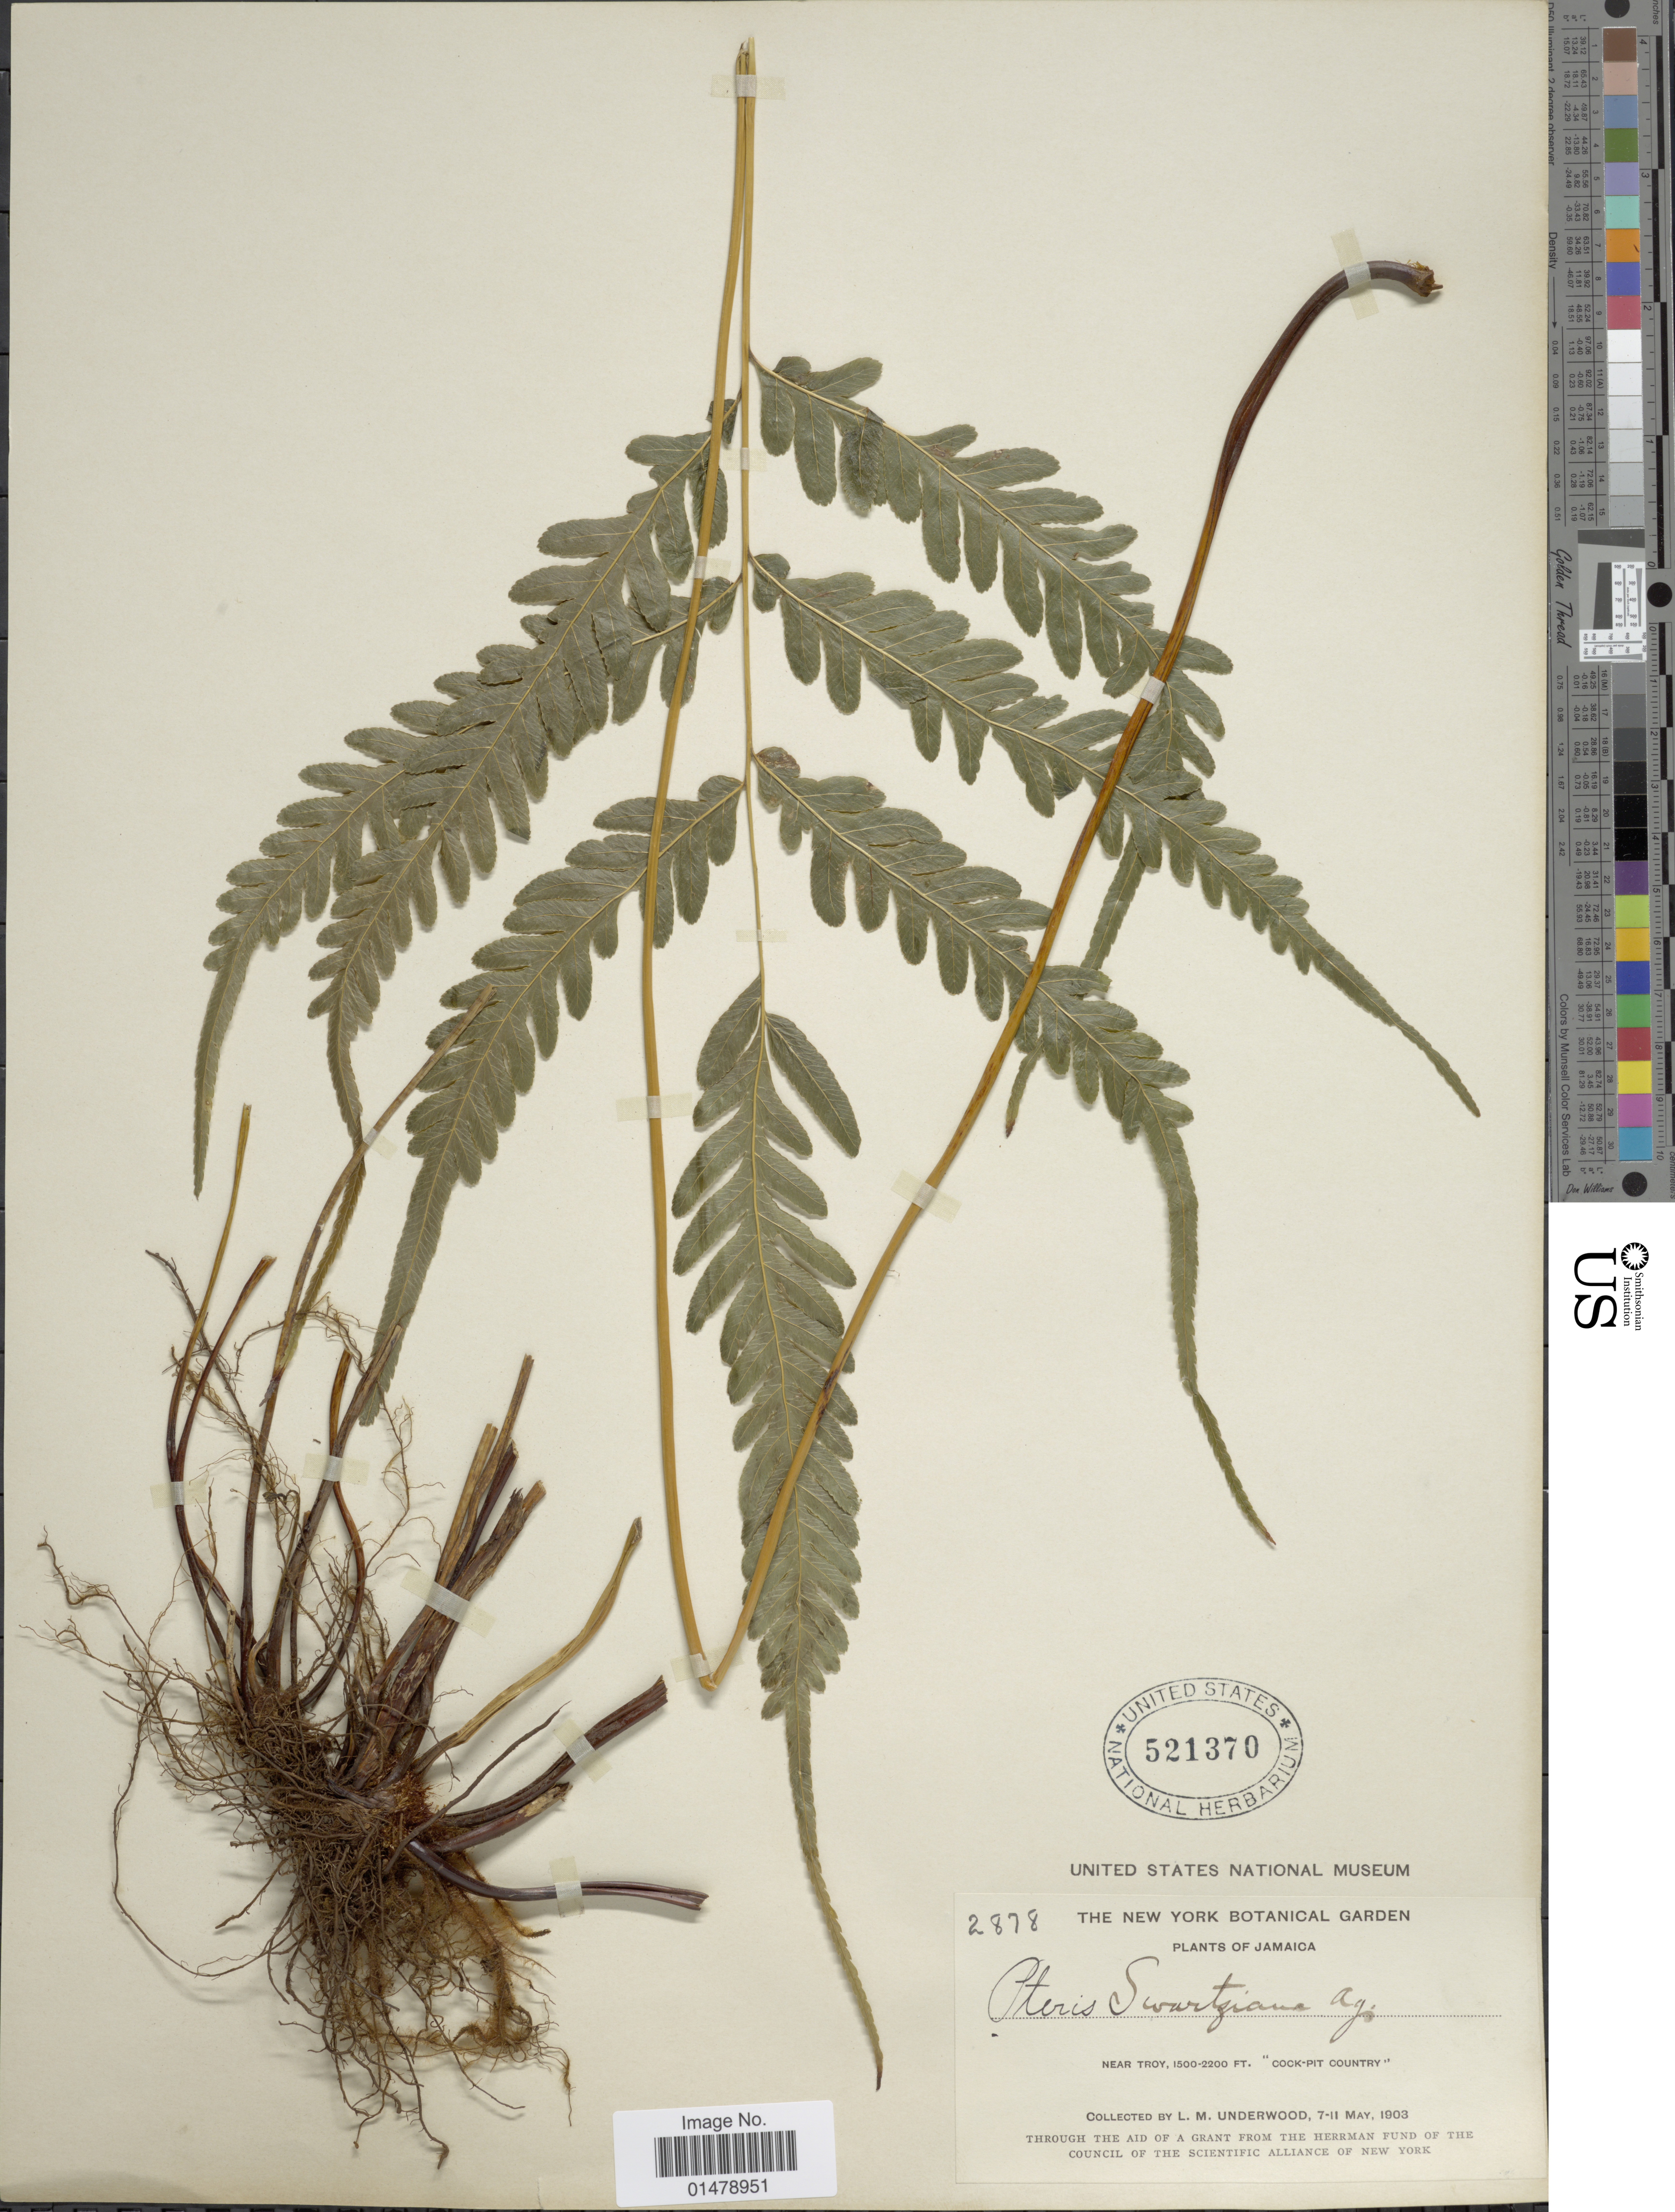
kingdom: Plantae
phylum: Tracheophyta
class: Polypodiopsida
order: Polypodiales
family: Pteridaceae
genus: Pteris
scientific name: Pteris swartziana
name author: J. Agardh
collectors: L. M. Underwood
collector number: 2878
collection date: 1903-05-07/1903-05-11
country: Jamaica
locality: Near Troy. 'Cock-Pit Country''.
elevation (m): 457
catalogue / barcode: US 521370